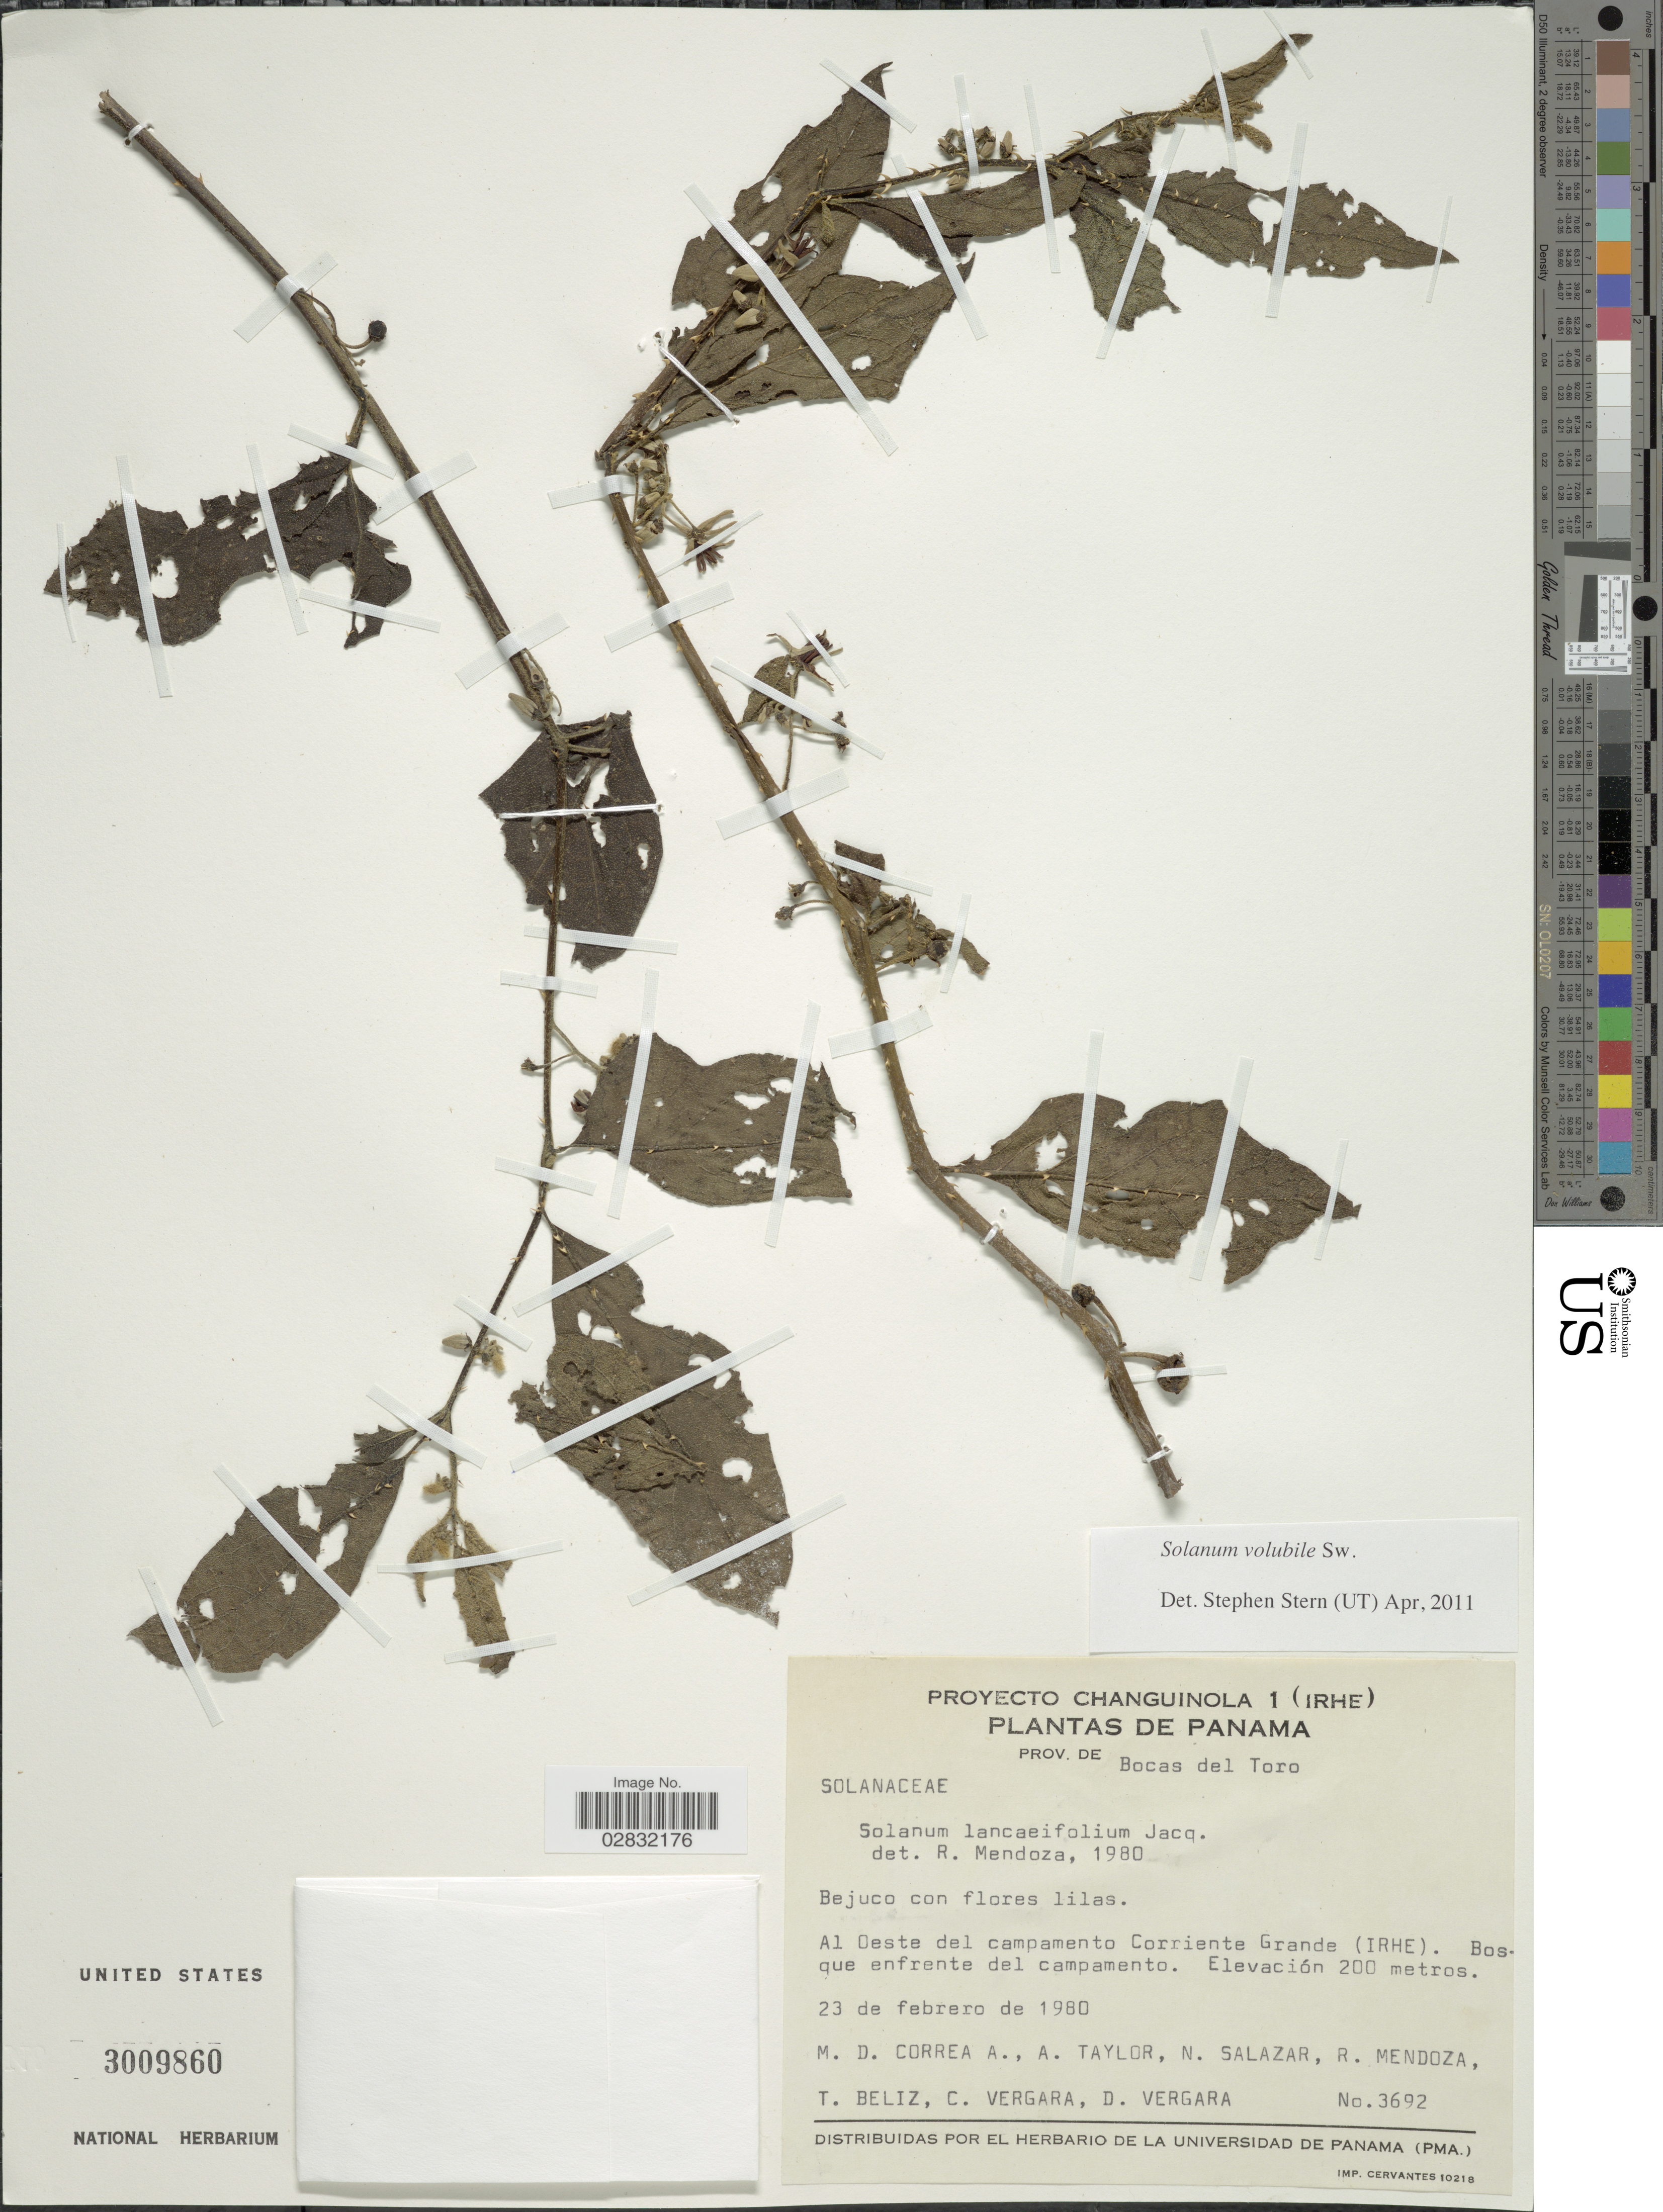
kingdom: Plantae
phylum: Tracheophyta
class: Magnoliopsida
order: Solanales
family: Solanaceae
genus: Solanum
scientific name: Solanum volubile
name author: Sw.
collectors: M. D. Corrêa-A., A. Taylor, N. Salazar, R. Mendoza & et al.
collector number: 3692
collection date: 1980-02-23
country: Panama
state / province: Bocas del Toro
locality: Prov. De Bocas Del Toro, Al Oeste del campamento Corriente Grande (IRHE), Bosque enfrente del campamento.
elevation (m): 200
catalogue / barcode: US 3009860